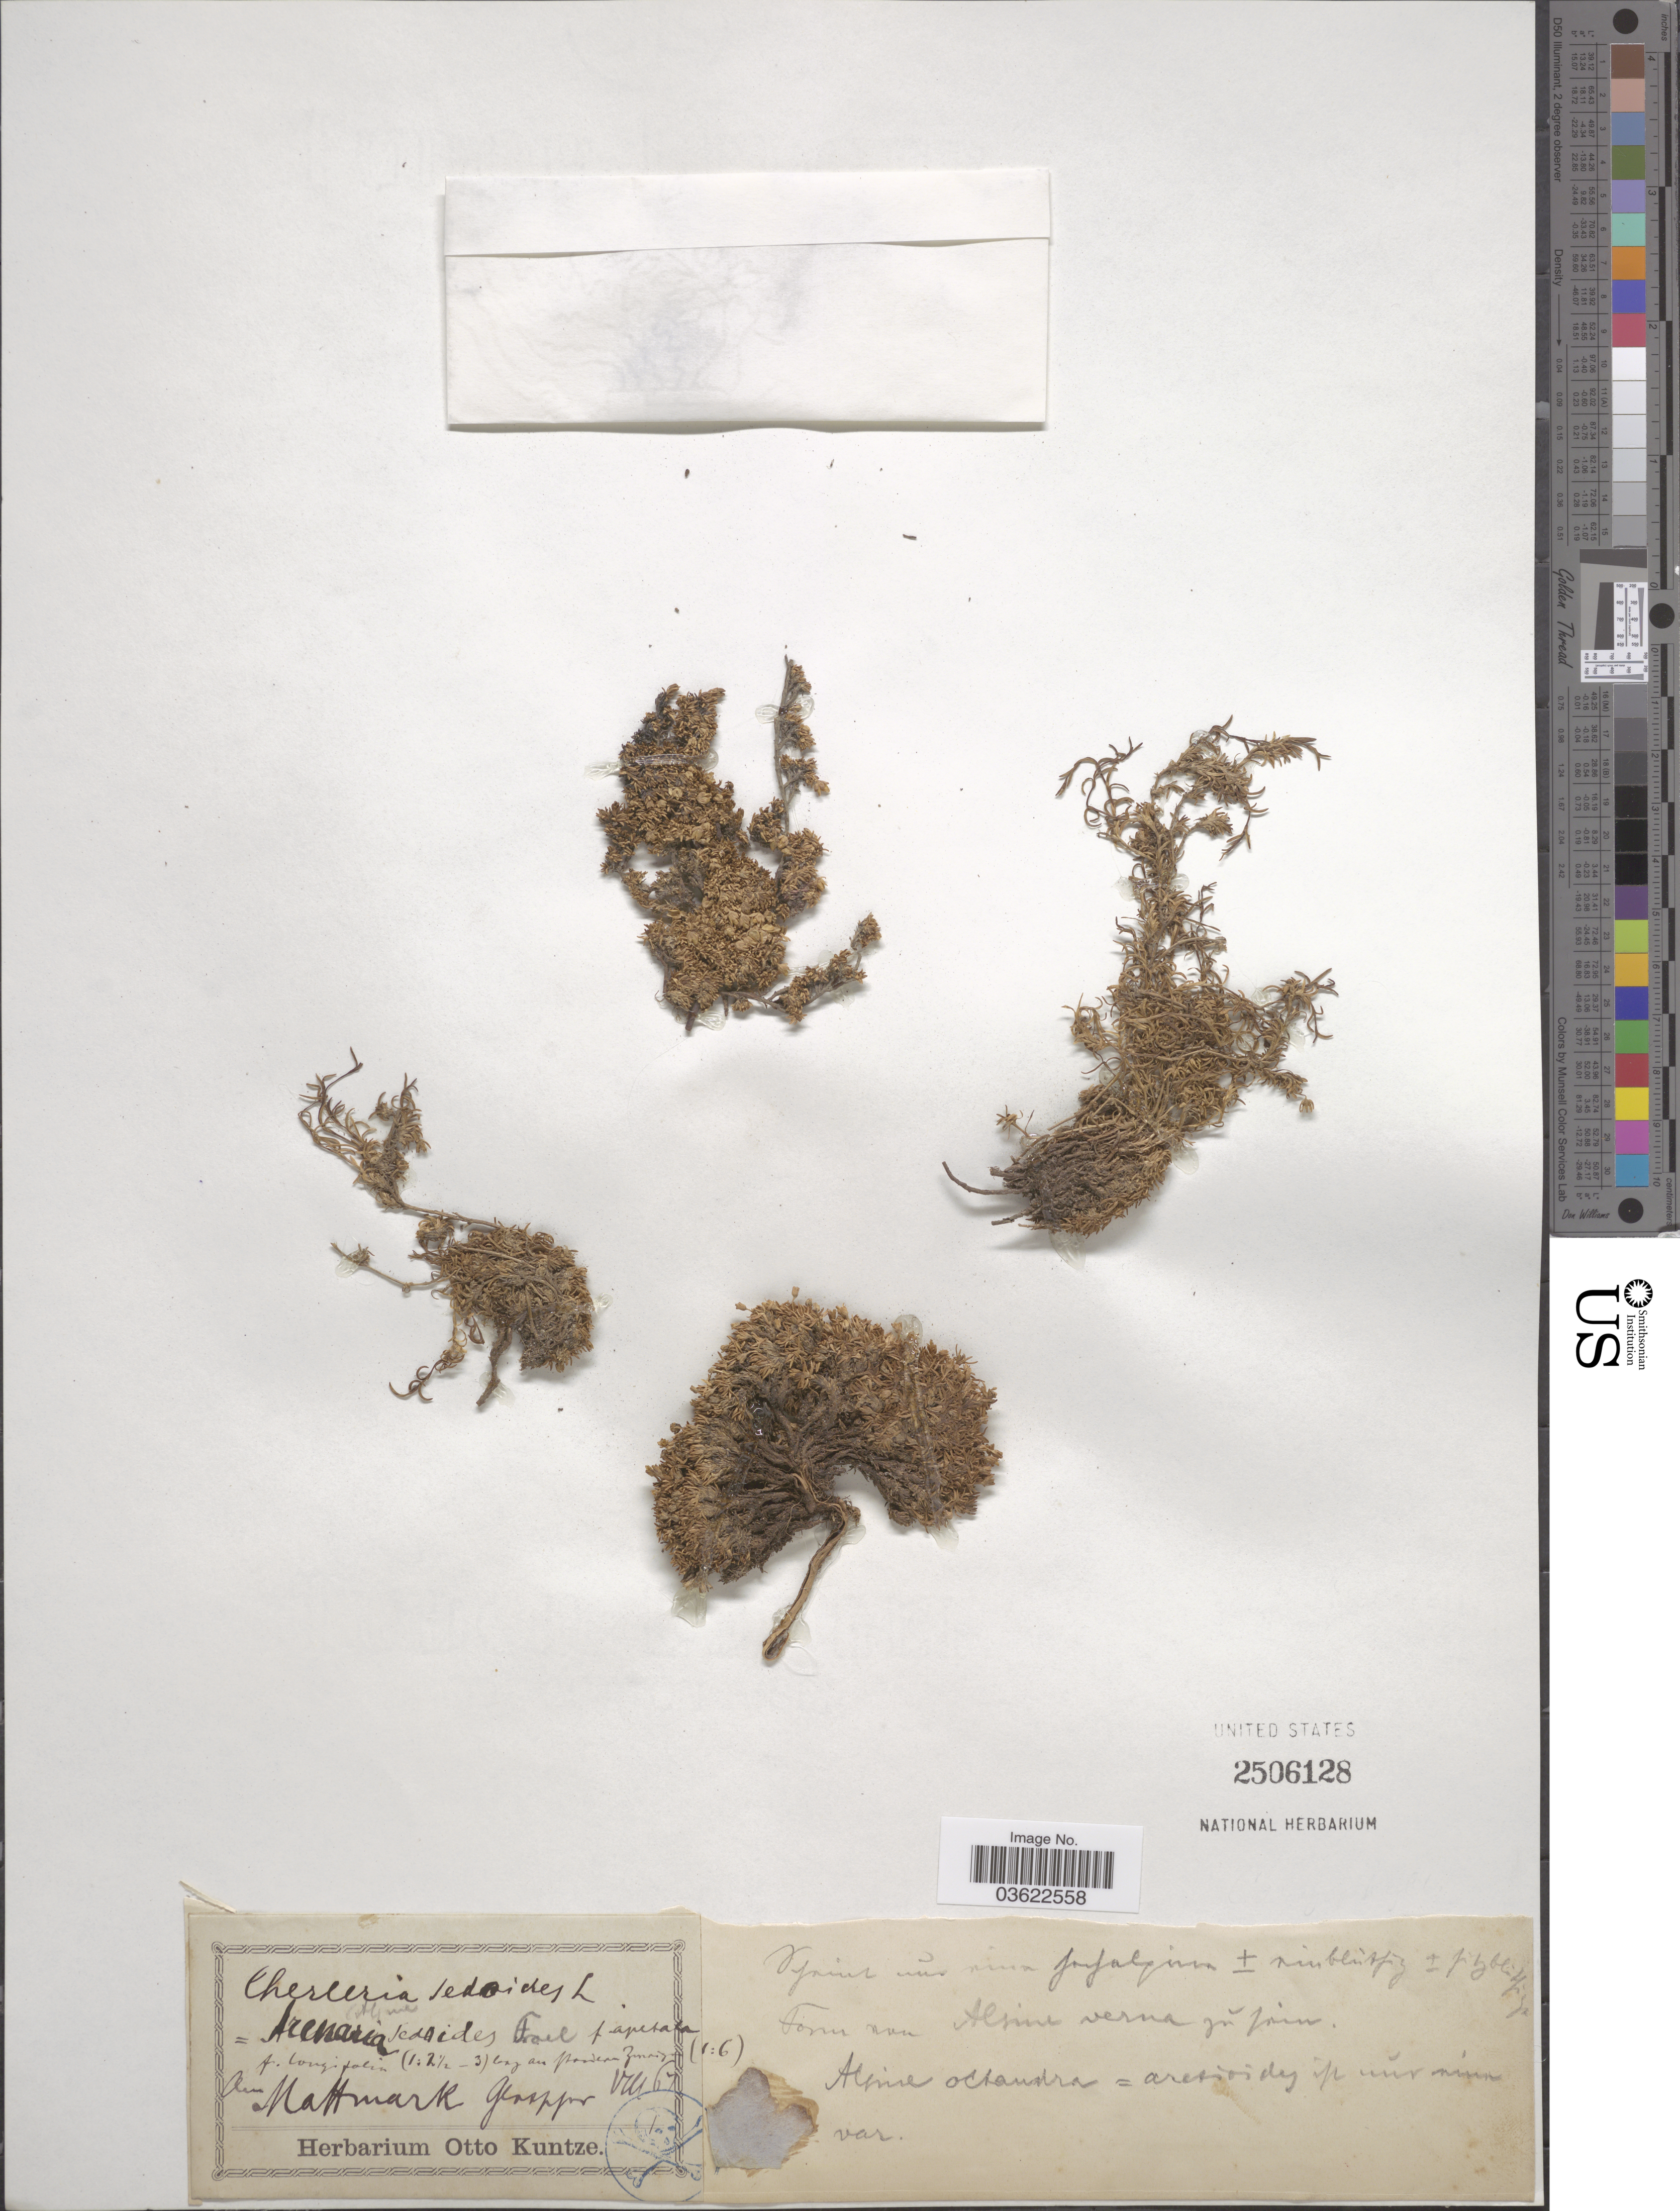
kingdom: Plantae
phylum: Tracheophyta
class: Magnoliopsida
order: Caryophyllales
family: Caryophyllaceae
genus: Cherleria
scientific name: Cherleria sedoides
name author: L.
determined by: Strong, Mark T., (BOT), Smithsonian Institution - National Museum of Natural History (UNITED STATES)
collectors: ex herb. Otto Kuntze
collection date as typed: Transcribed d/m/y: /8/67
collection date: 1867-08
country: Switzerland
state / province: Valais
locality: Mattmark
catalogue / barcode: US 2506128